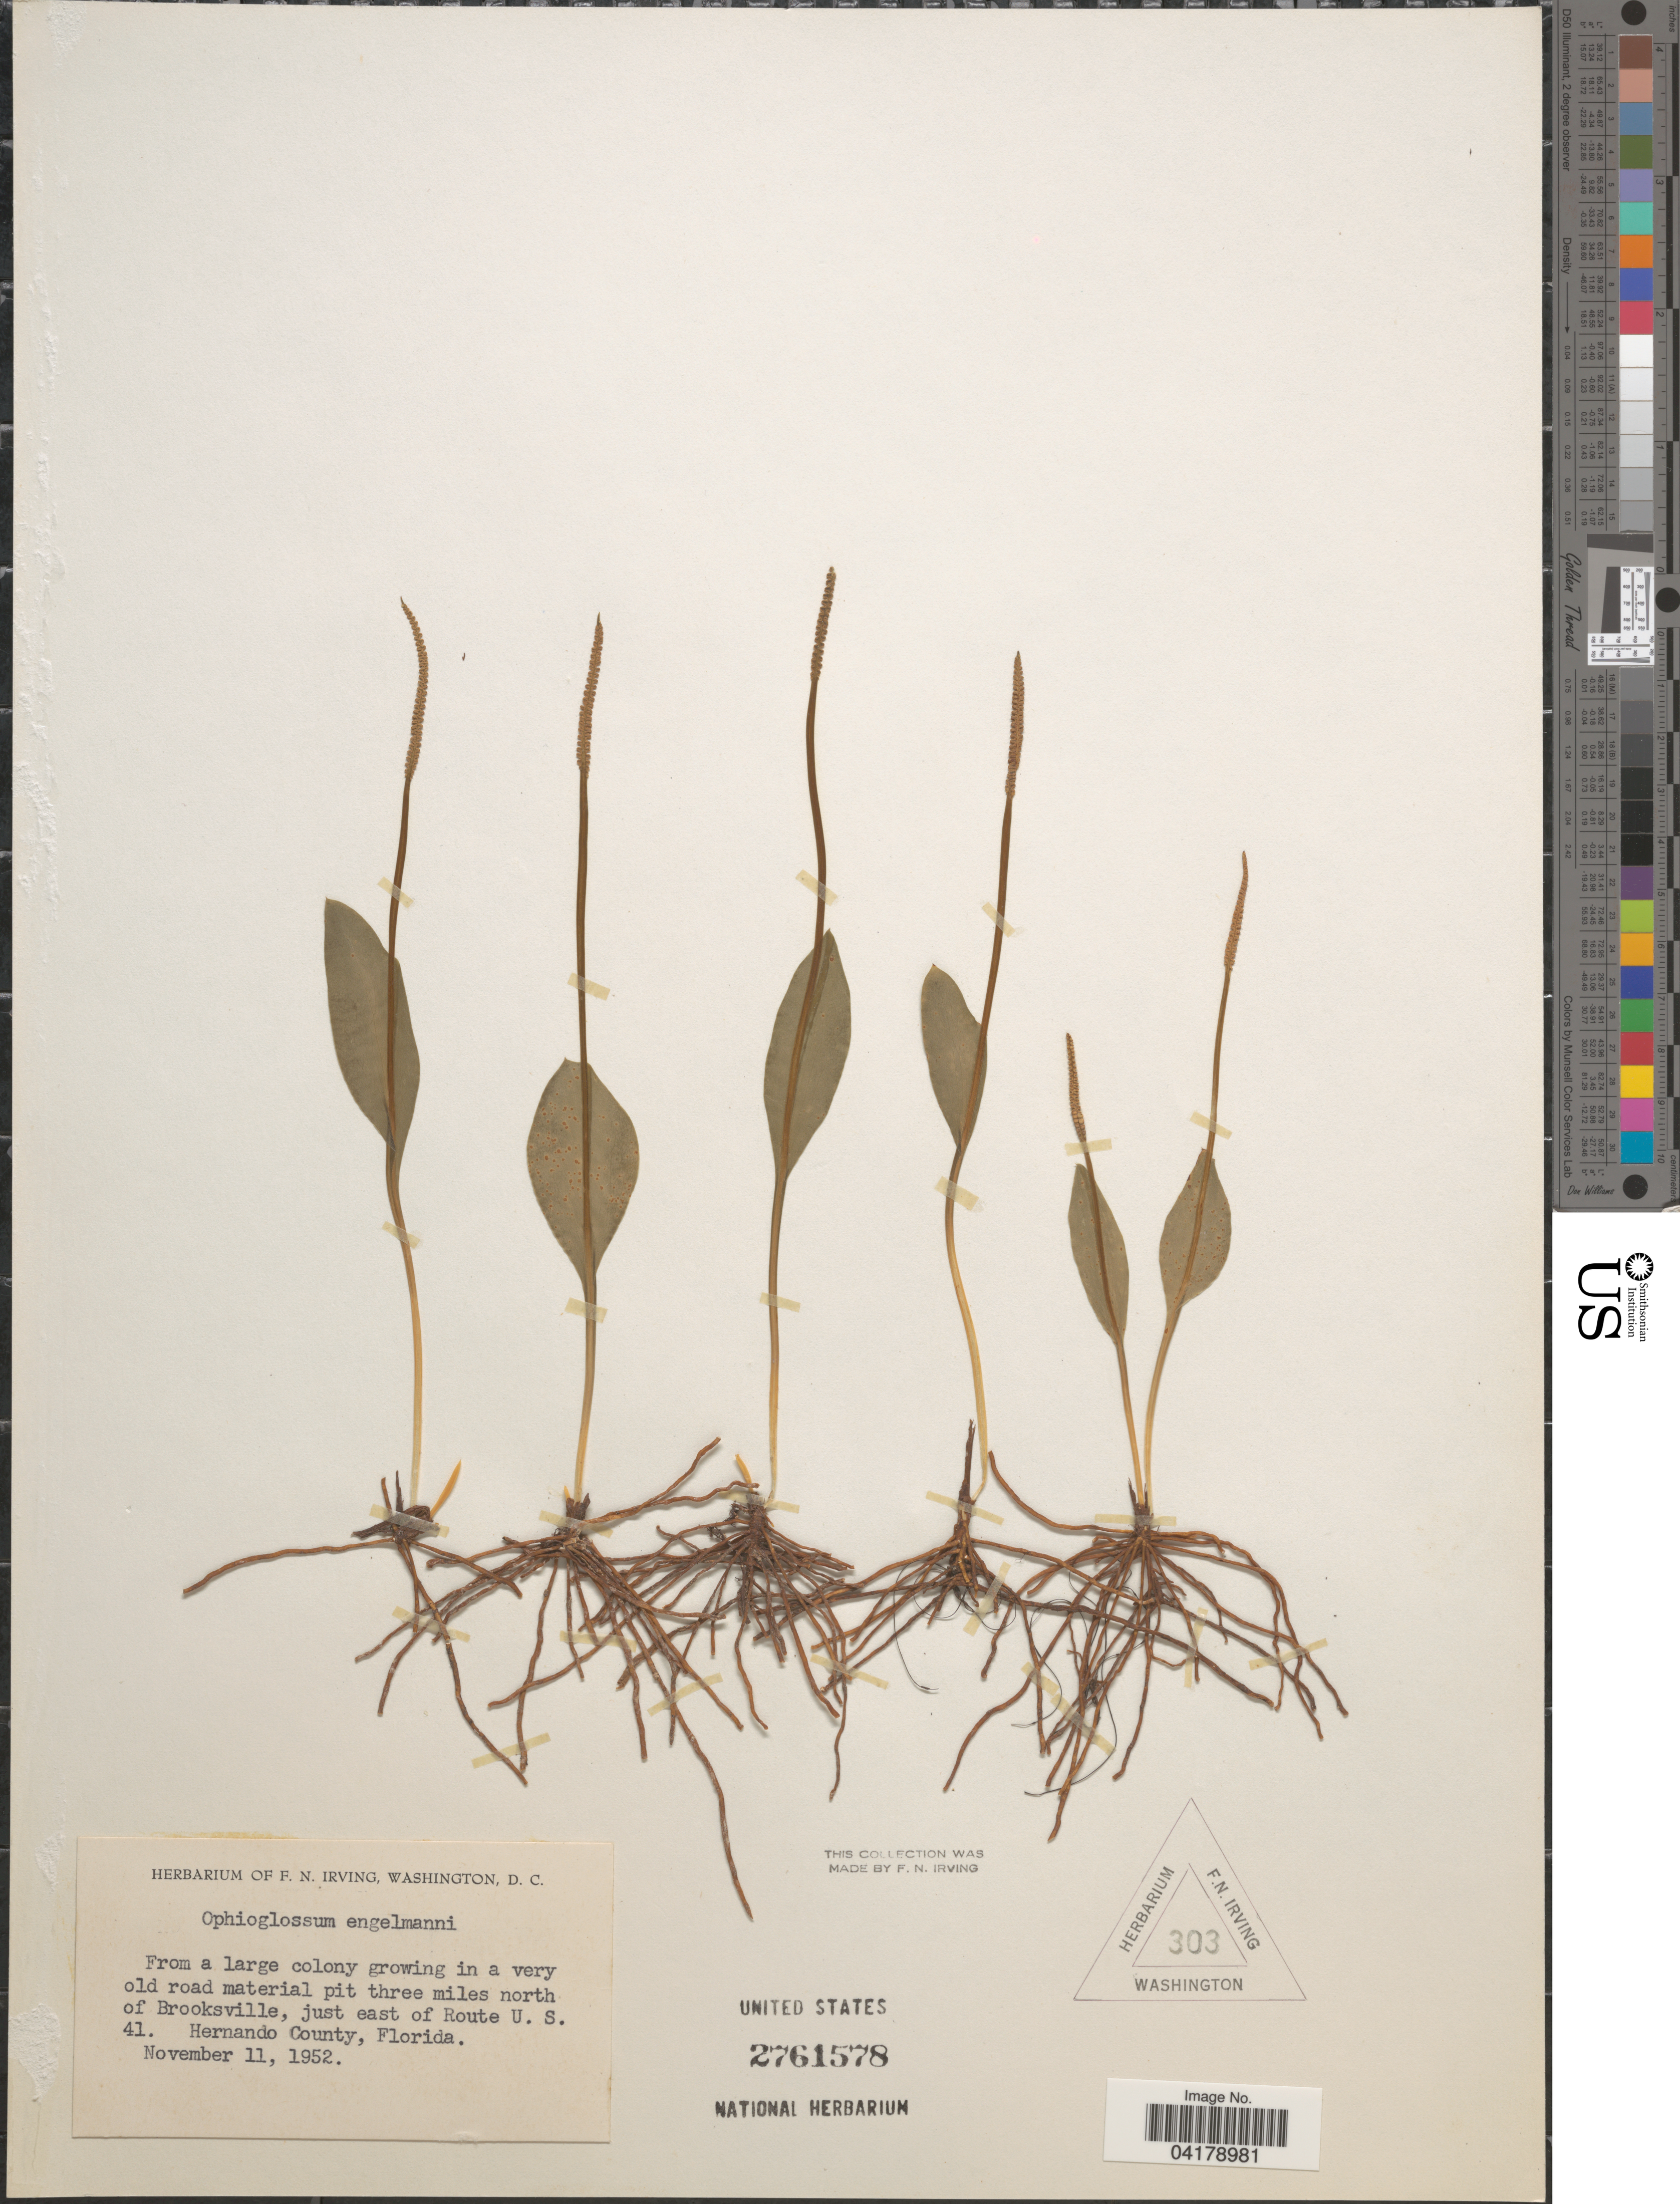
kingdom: Plantae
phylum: Tracheophyta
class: Polypodiopsida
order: Ophioglossales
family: Ophioglossaceae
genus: Ophioglossum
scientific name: Ophioglossum engelmannii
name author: Prantl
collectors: ex herb. F.N. Irving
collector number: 303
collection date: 1952-11-11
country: United States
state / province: Florida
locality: From a large colony growing in a very old road material pit three miles north of Brooksville, just east of Route U. S. 41. Hernando County.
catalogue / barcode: US 2761578